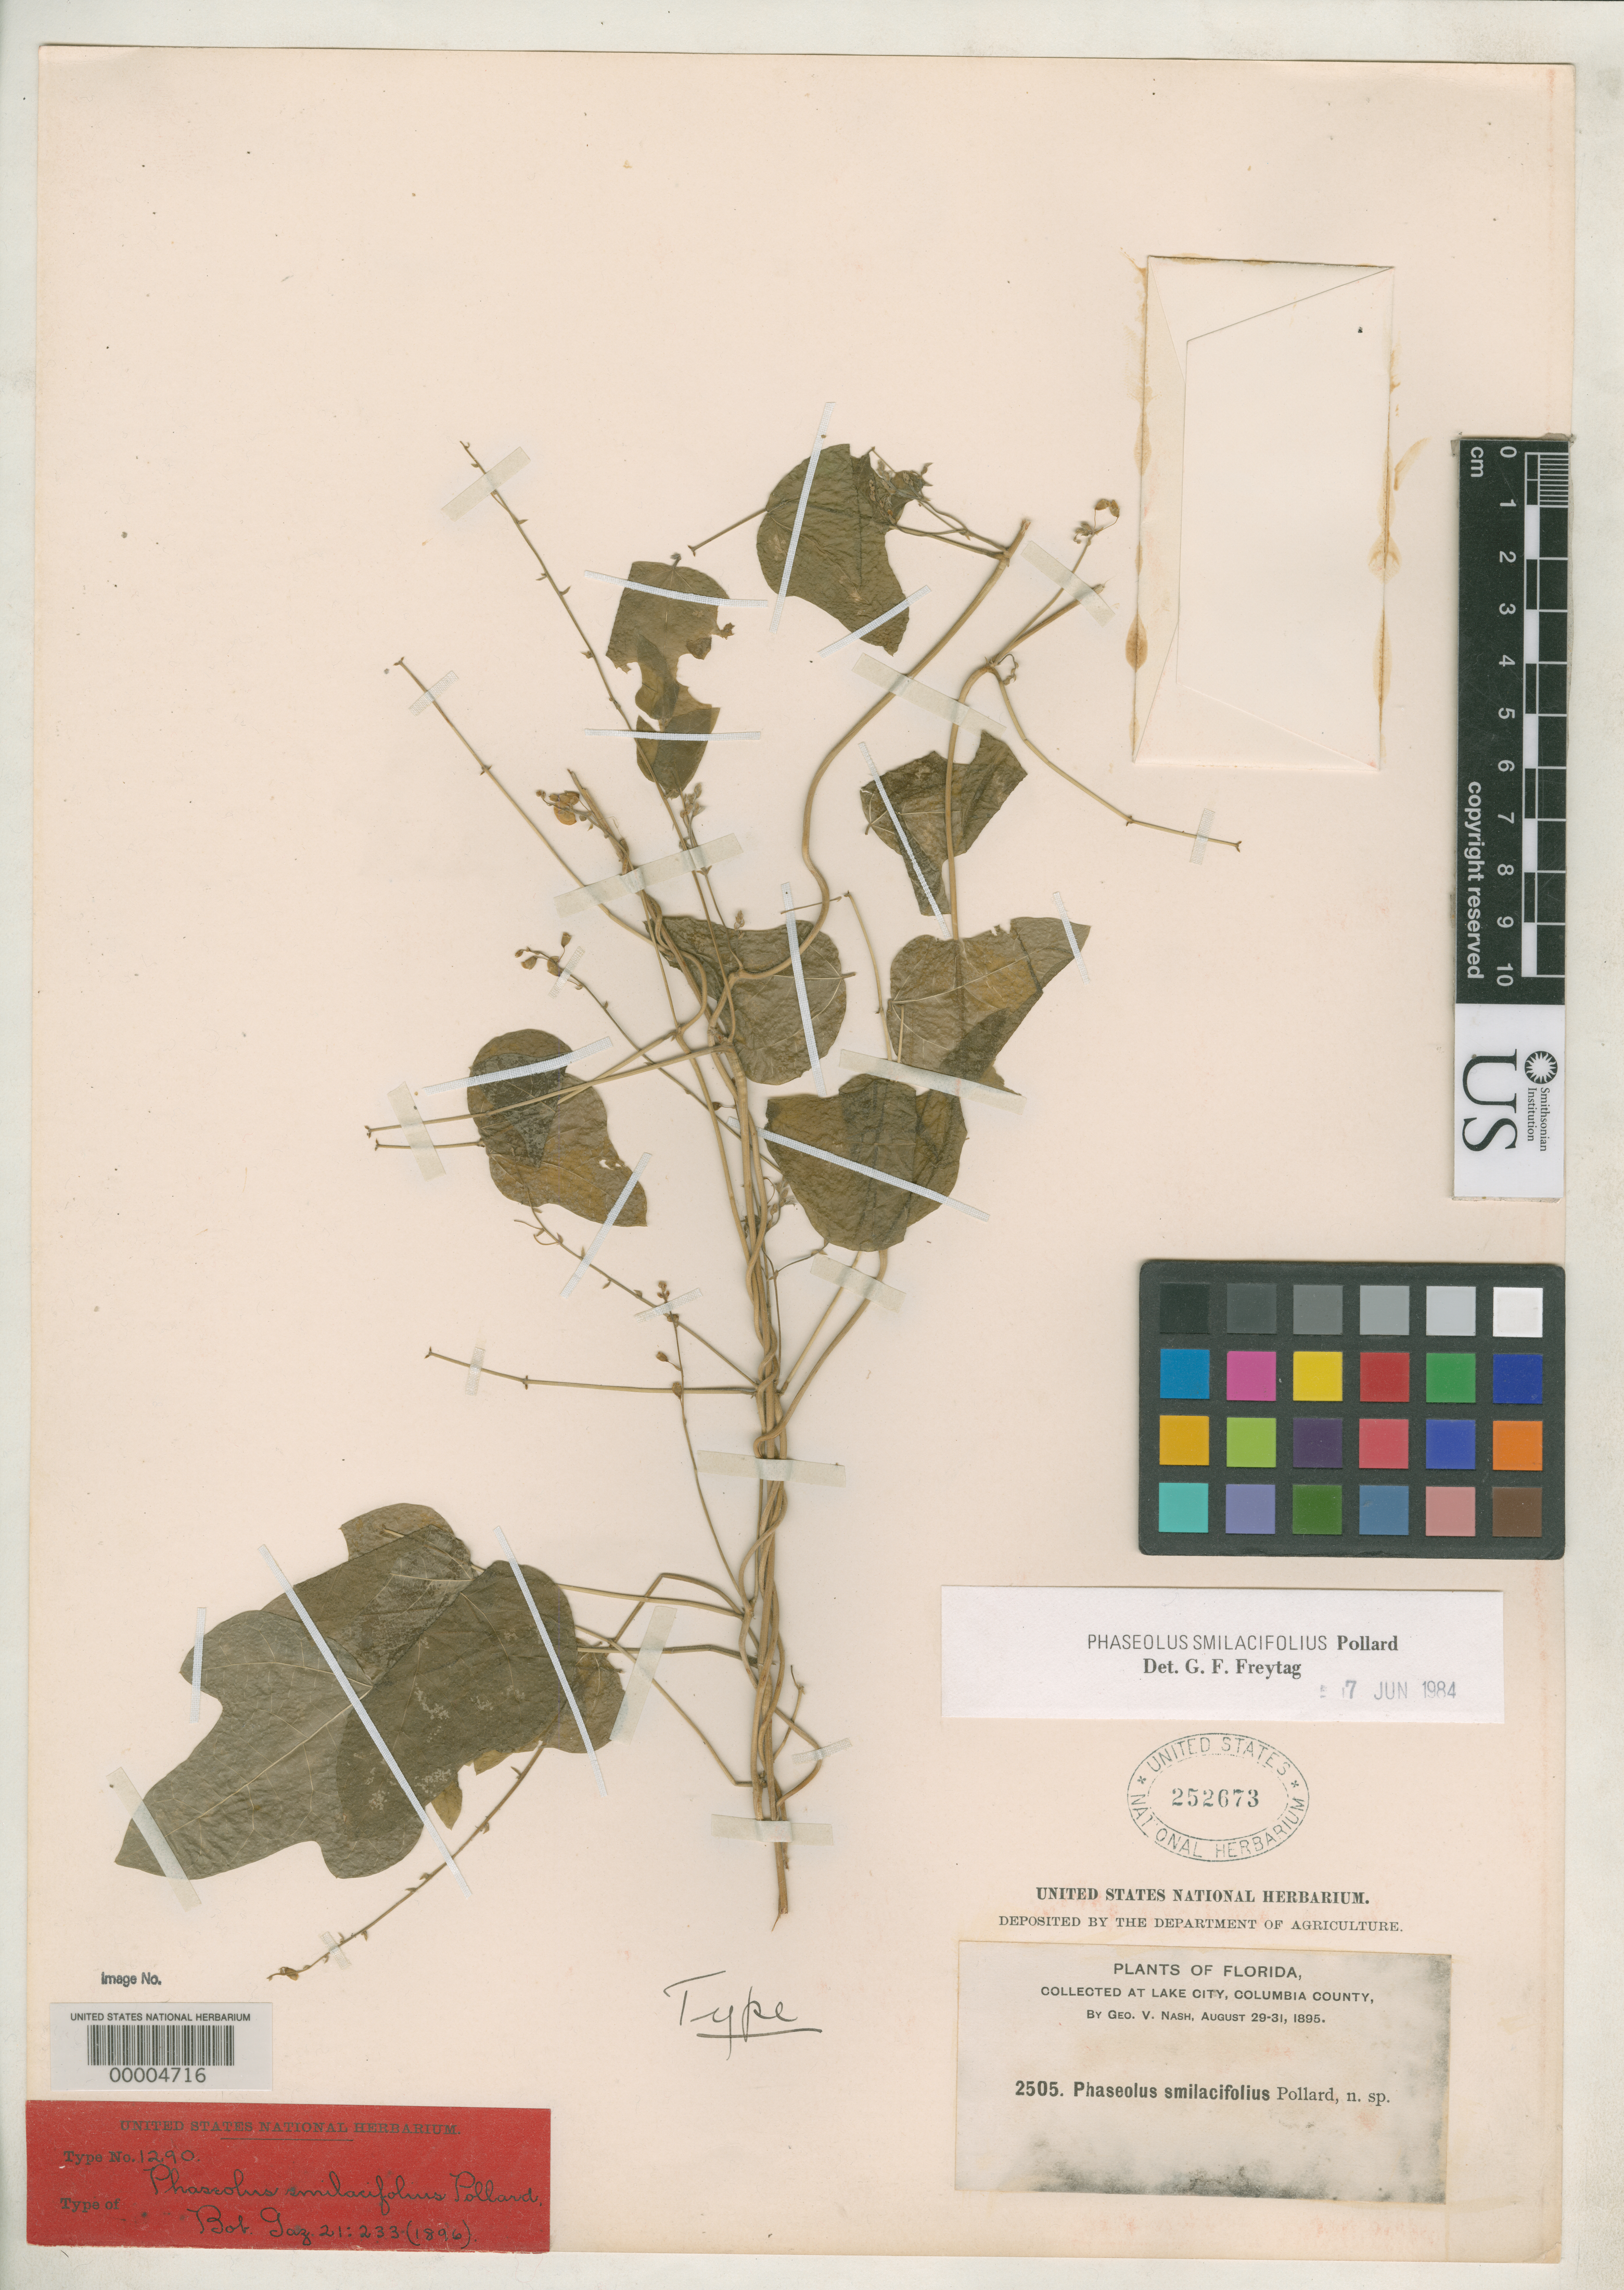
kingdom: Plantae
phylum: Tracheophyta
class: Magnoliopsida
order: Fabales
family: Fabaceae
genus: Phaseolus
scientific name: Phaseolus smilacifolius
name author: Pollard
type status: Holotype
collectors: G. V. Nash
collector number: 2505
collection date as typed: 31 Aug 1895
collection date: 1895-08-31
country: United States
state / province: Florida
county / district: Columbia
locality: Near Lake City.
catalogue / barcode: US 252673